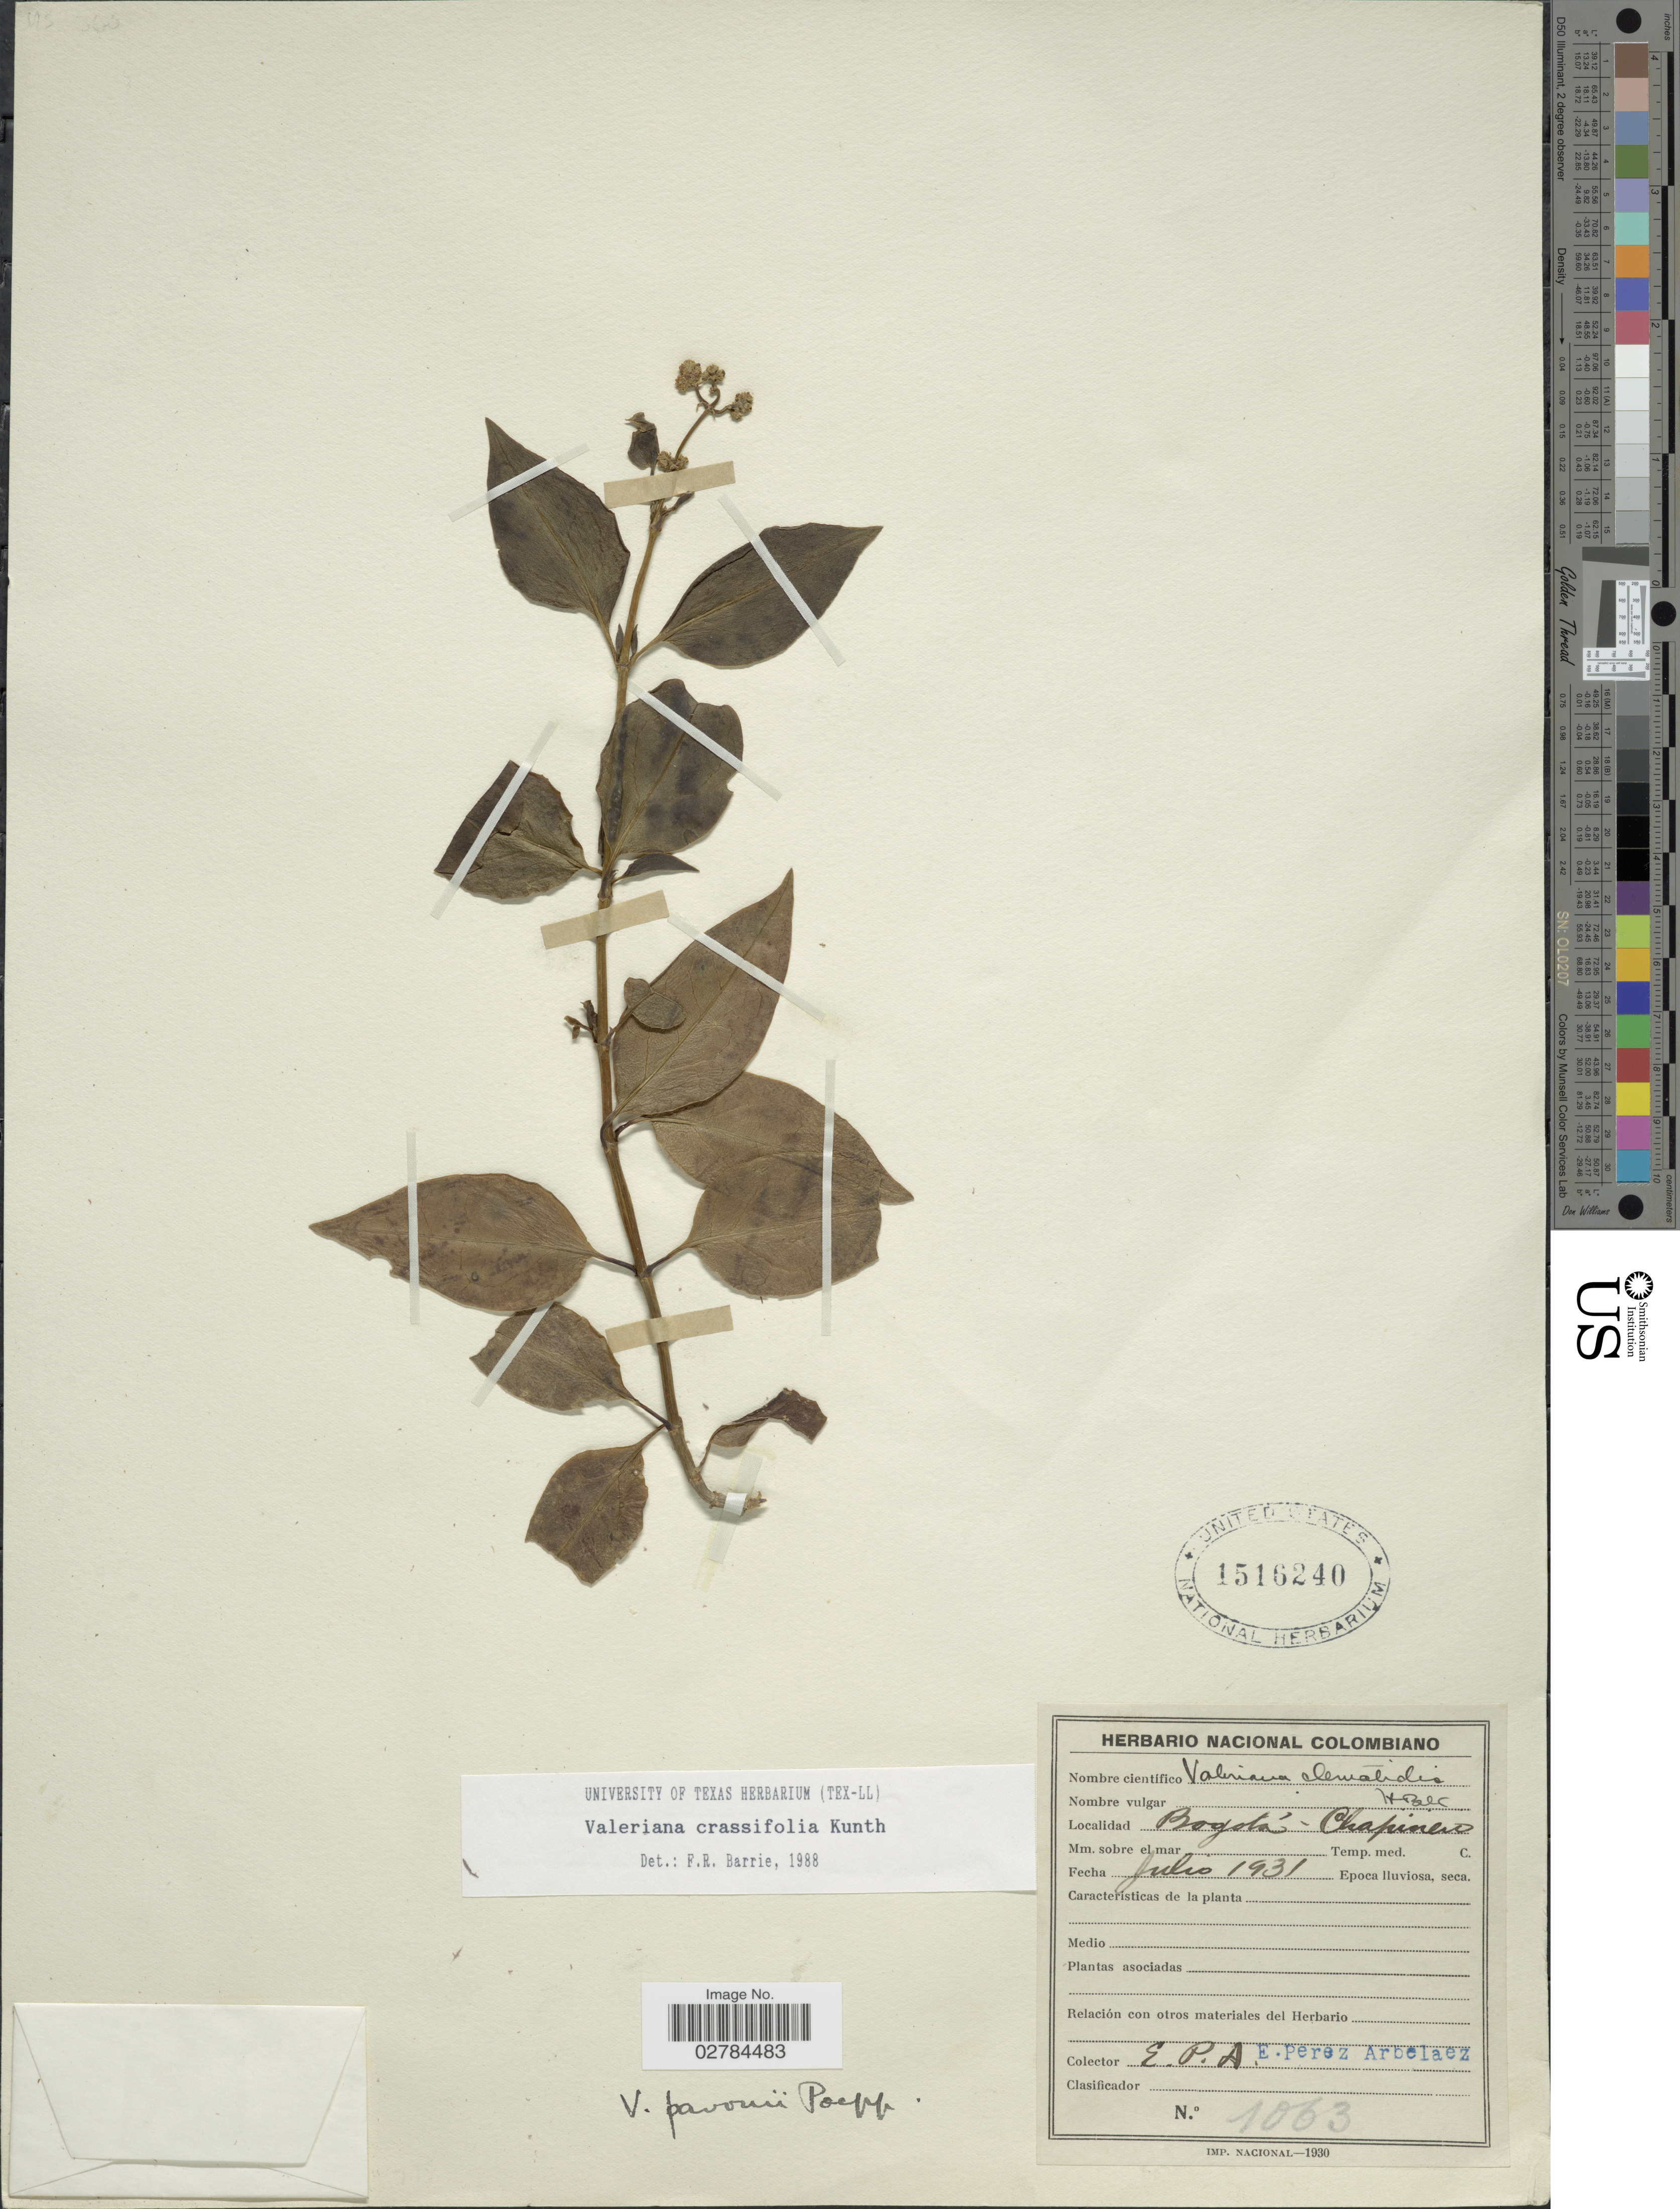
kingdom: Plantae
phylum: Tracheophyta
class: Magnoliopsida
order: Dipsacales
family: Caprifoliaceae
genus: Valeriana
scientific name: Valeriana crassifolia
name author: Kunth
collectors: E. Pérez Arbeláez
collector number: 1063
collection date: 1931-07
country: Colombia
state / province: Bogota D.C.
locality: Bogotá. Chapinero.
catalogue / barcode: US 1516240